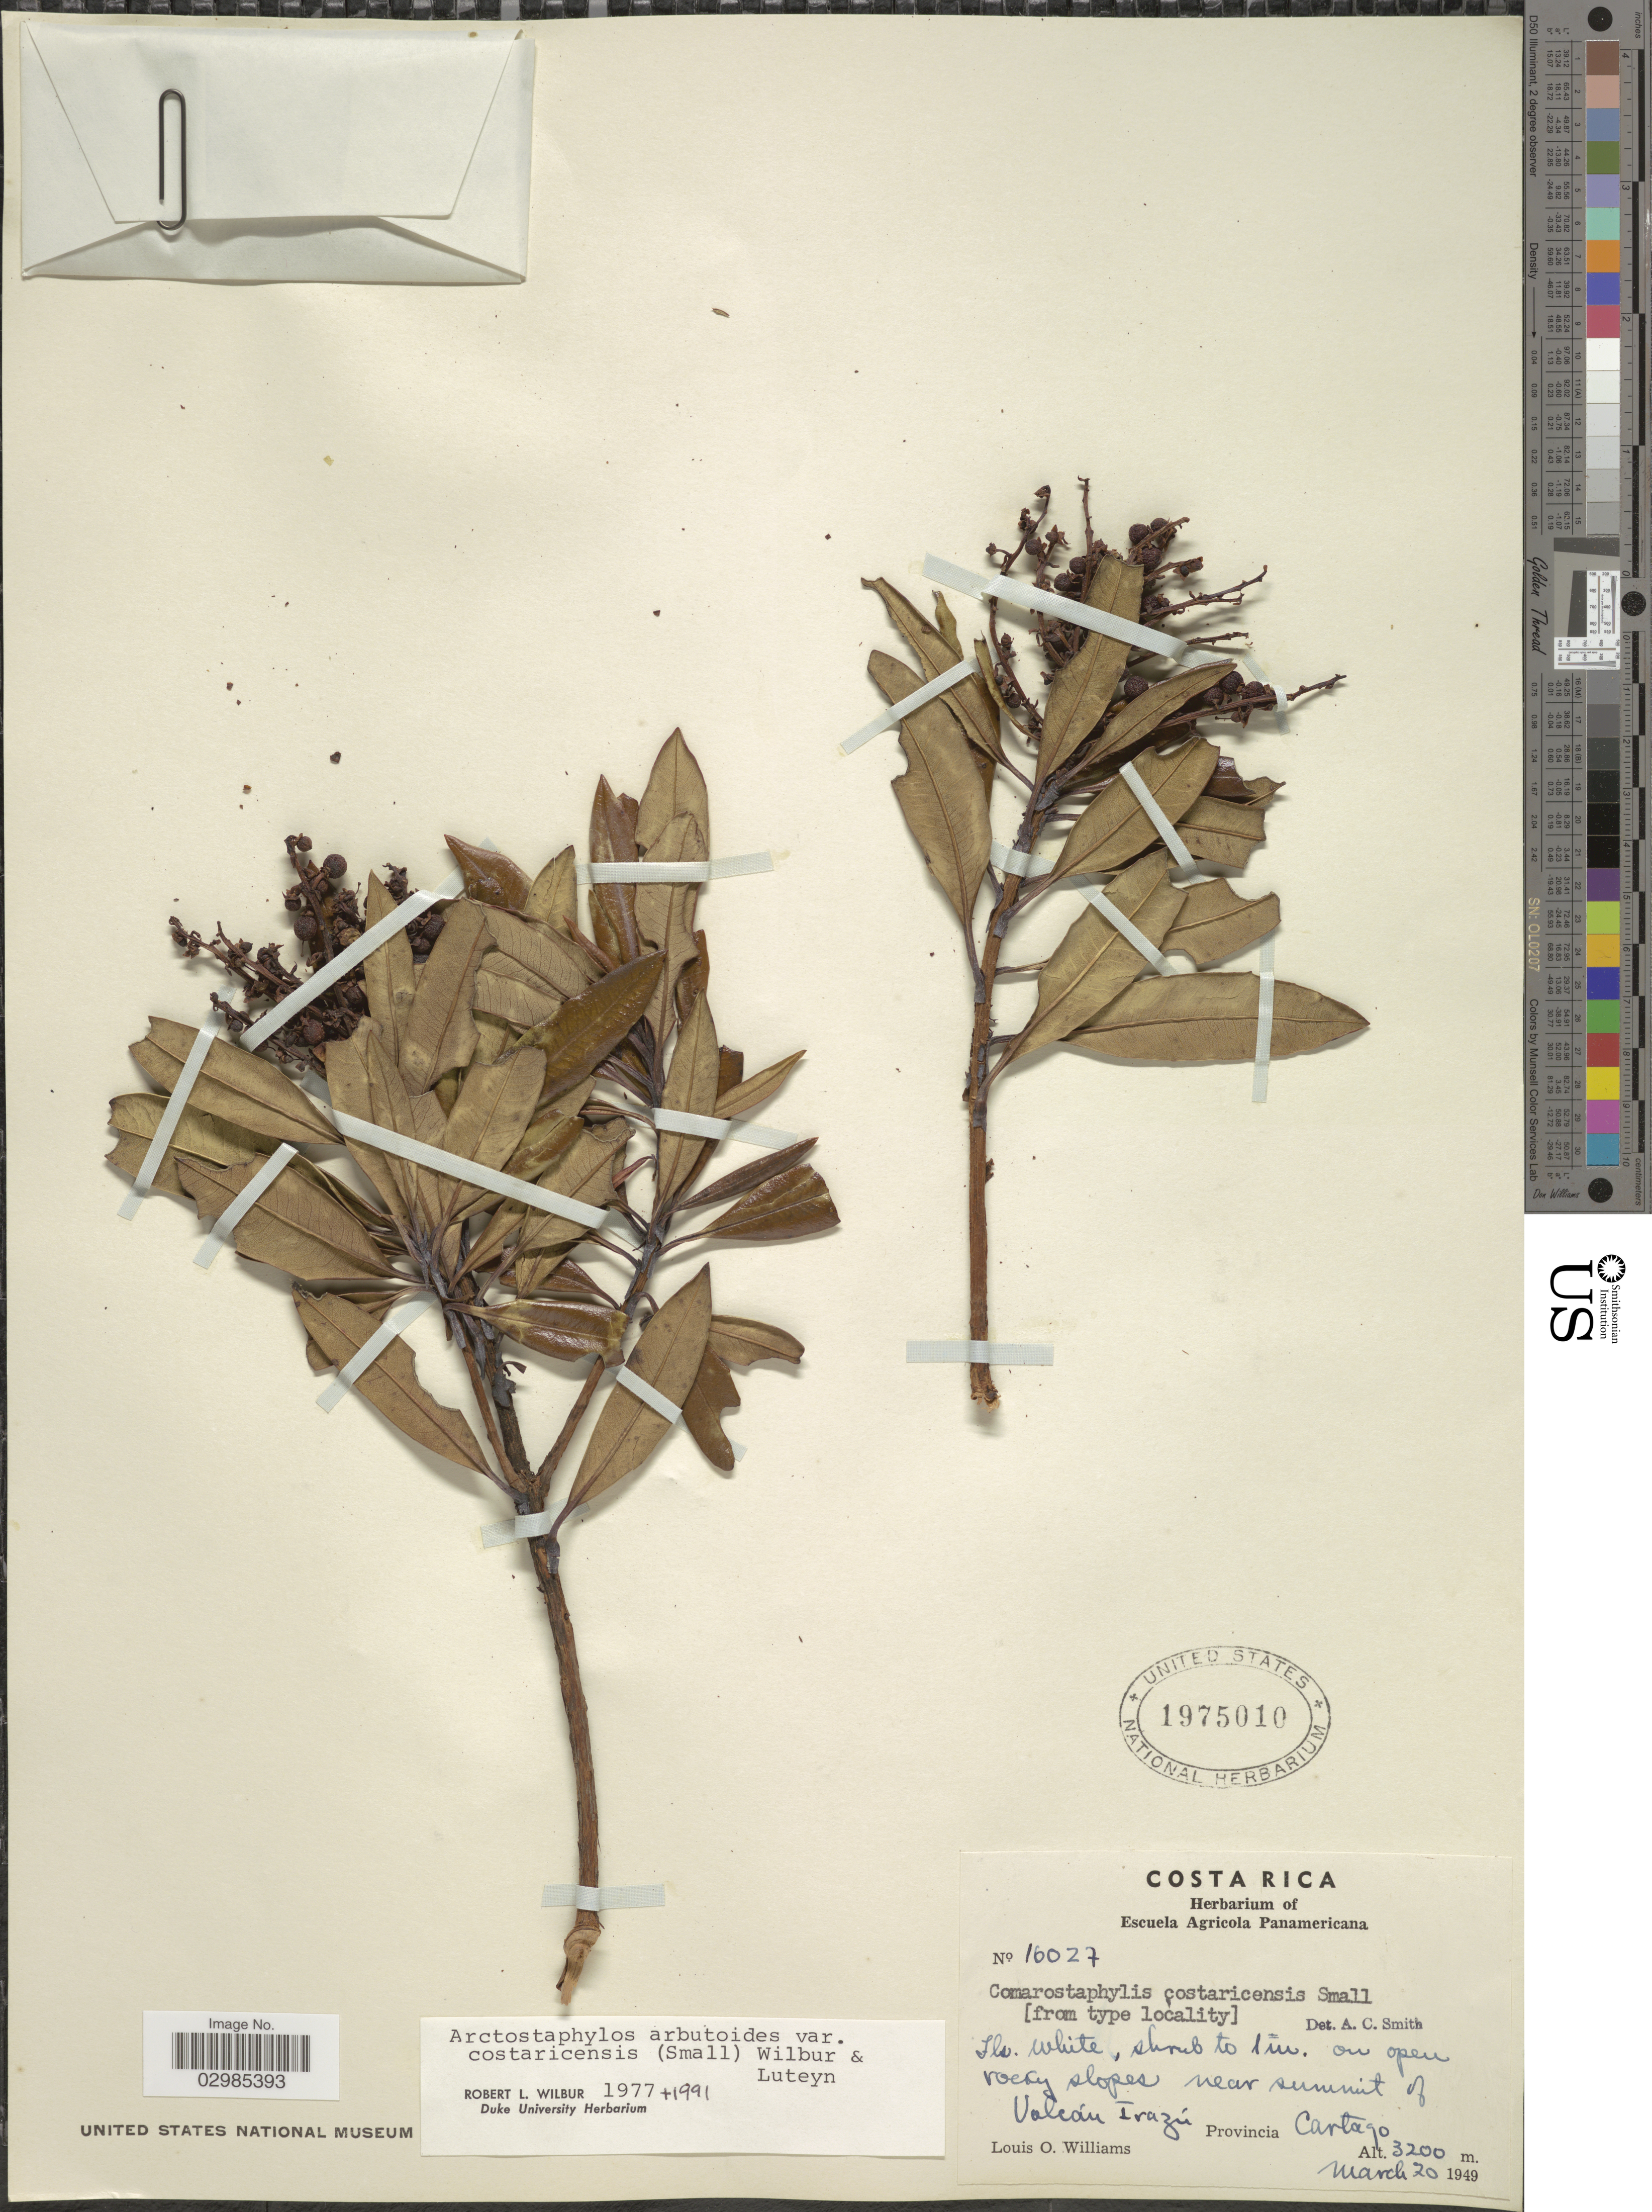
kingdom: Plantae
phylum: Tracheophyta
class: Magnoliopsida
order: Ericales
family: Ericaceae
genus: Arctostaphylos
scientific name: Arctostaphylos arbutoides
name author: (Lindl.) Hemsl.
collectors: L. O. Williams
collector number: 16027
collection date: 1949-03-20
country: Costa Rica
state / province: Cartago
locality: Rocky slopes near summit of Volcan Irazú.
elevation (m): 3200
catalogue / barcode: US 1975010